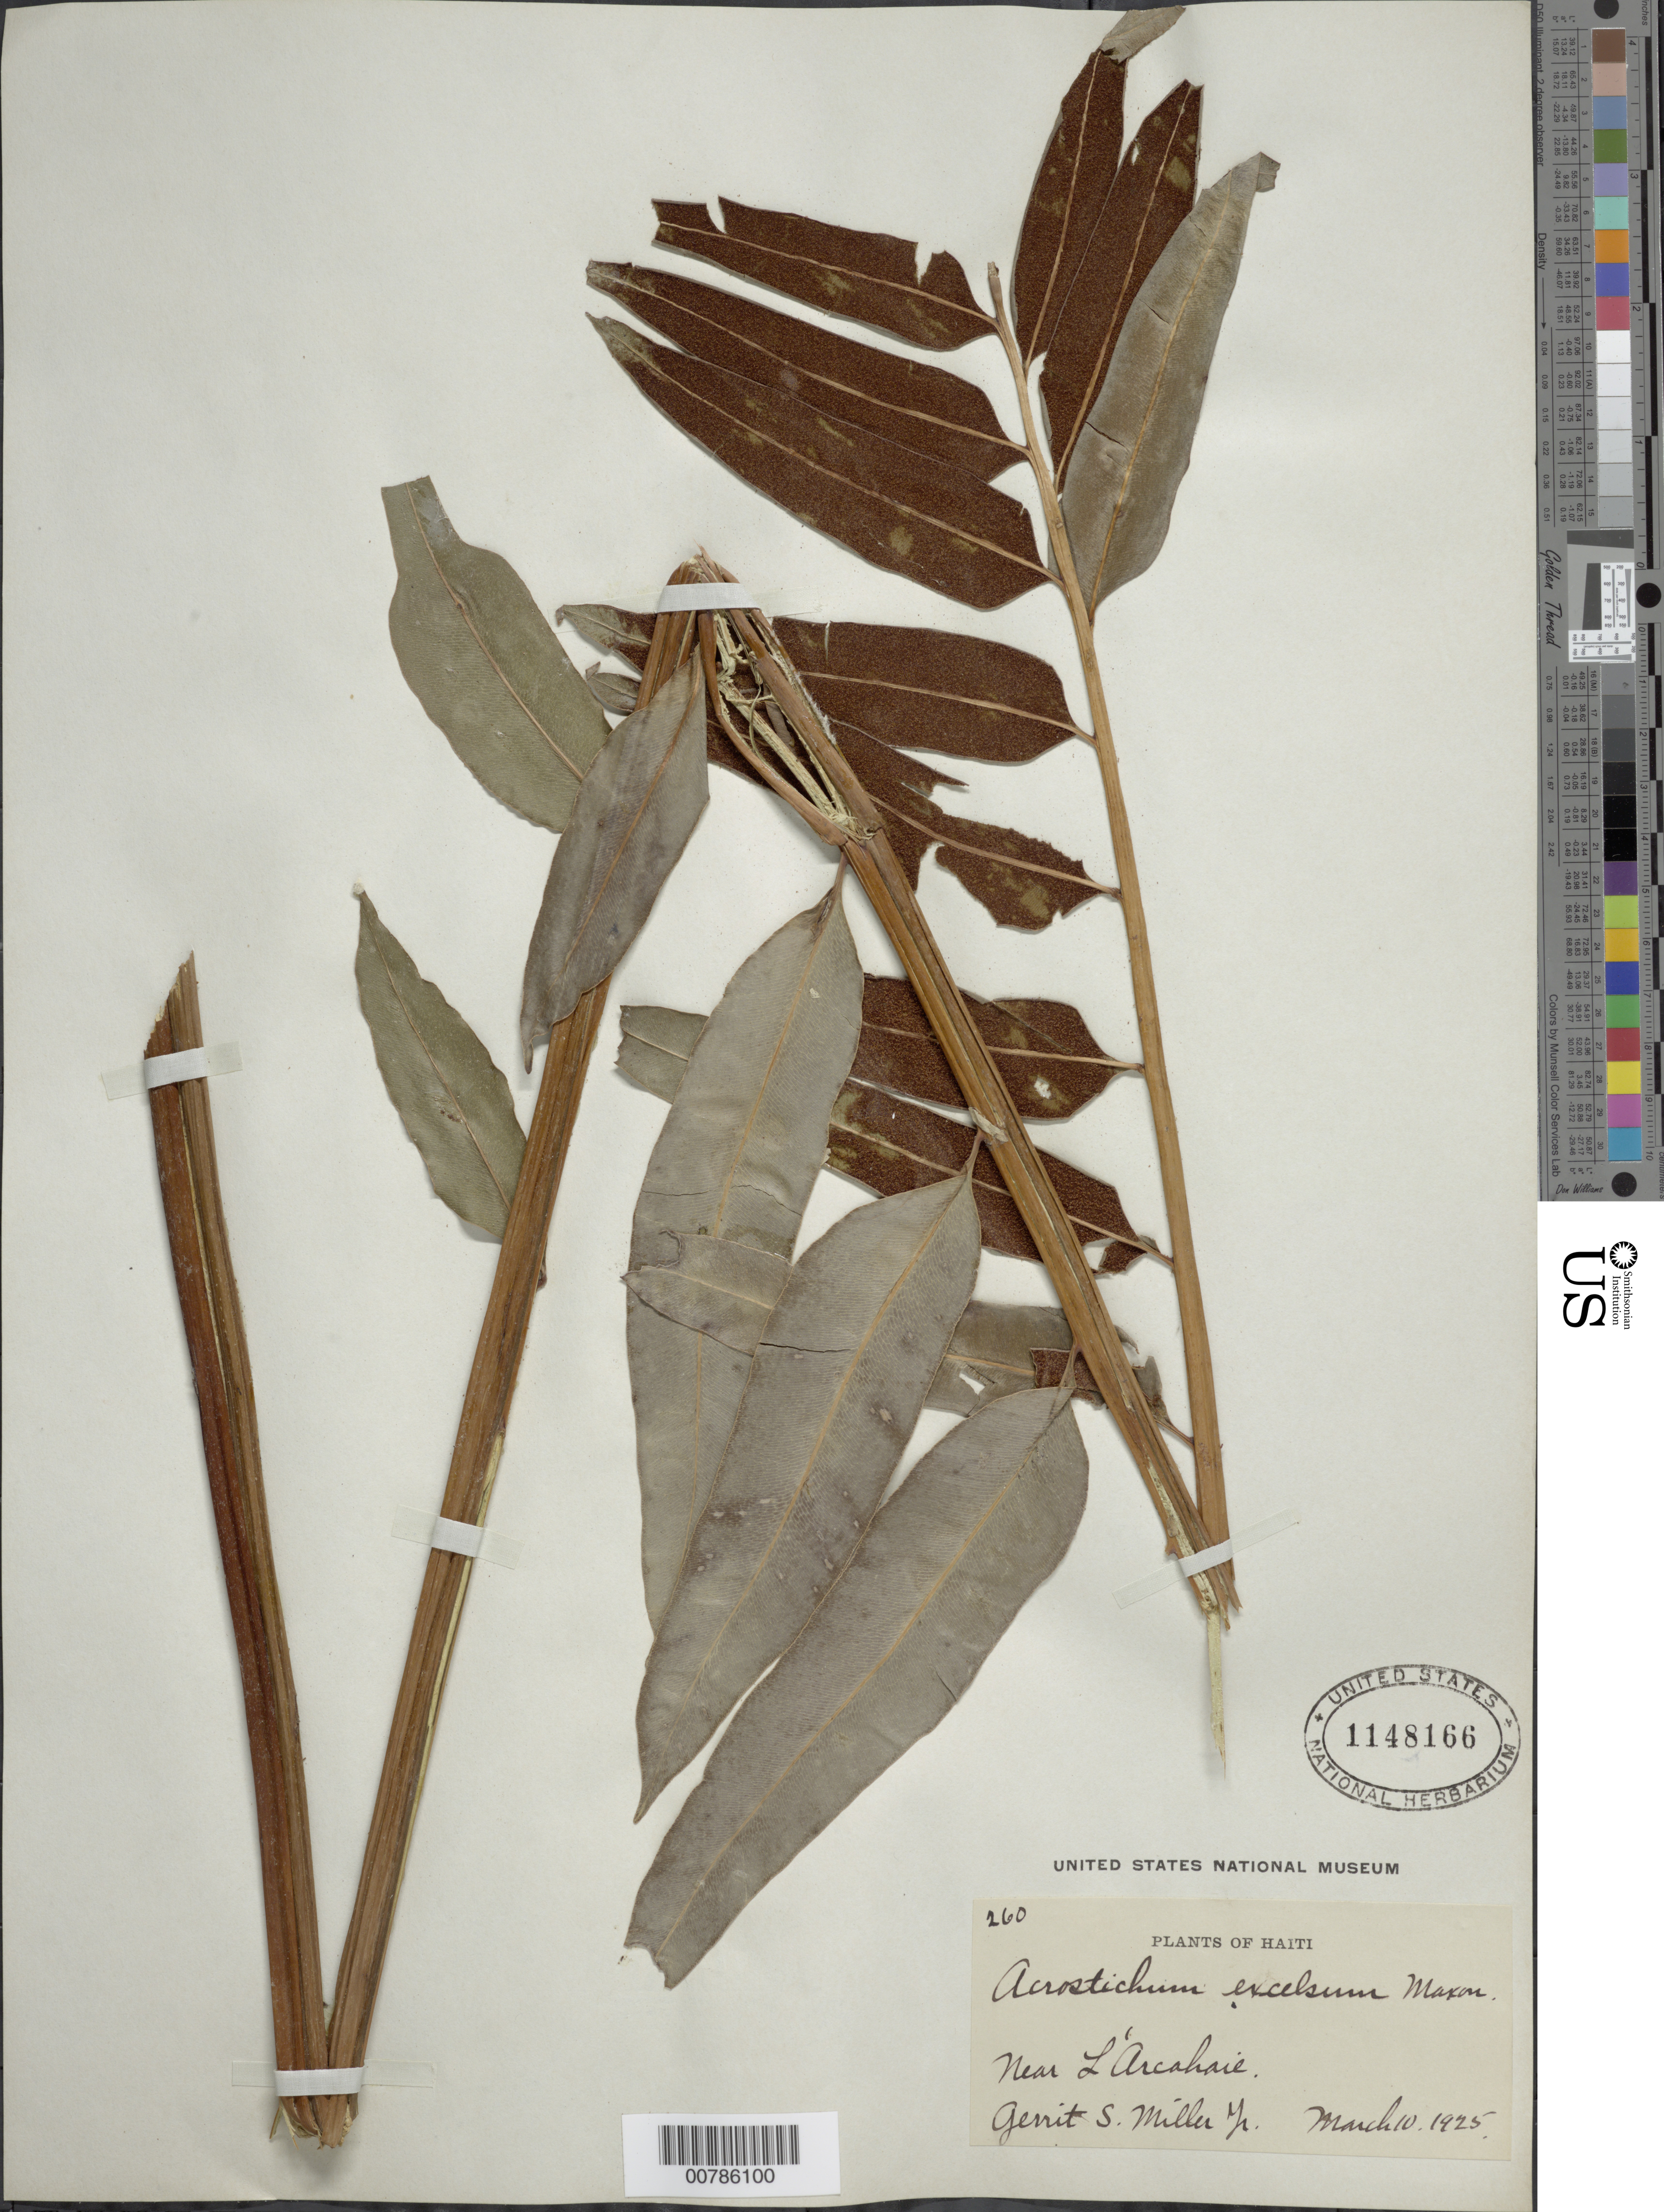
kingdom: Plantae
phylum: Tracheophyta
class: Polypodiopsida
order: Polypodiales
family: Pteridaceae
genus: Acrostichum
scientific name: Acrostichum danaeifolium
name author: Langsd. & Fisch.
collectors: G. S. Miller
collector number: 260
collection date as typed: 10 Mar 1925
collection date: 1925-03-10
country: Haiti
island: Hispaniola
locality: L'Arcahaie, near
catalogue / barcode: US 1148166